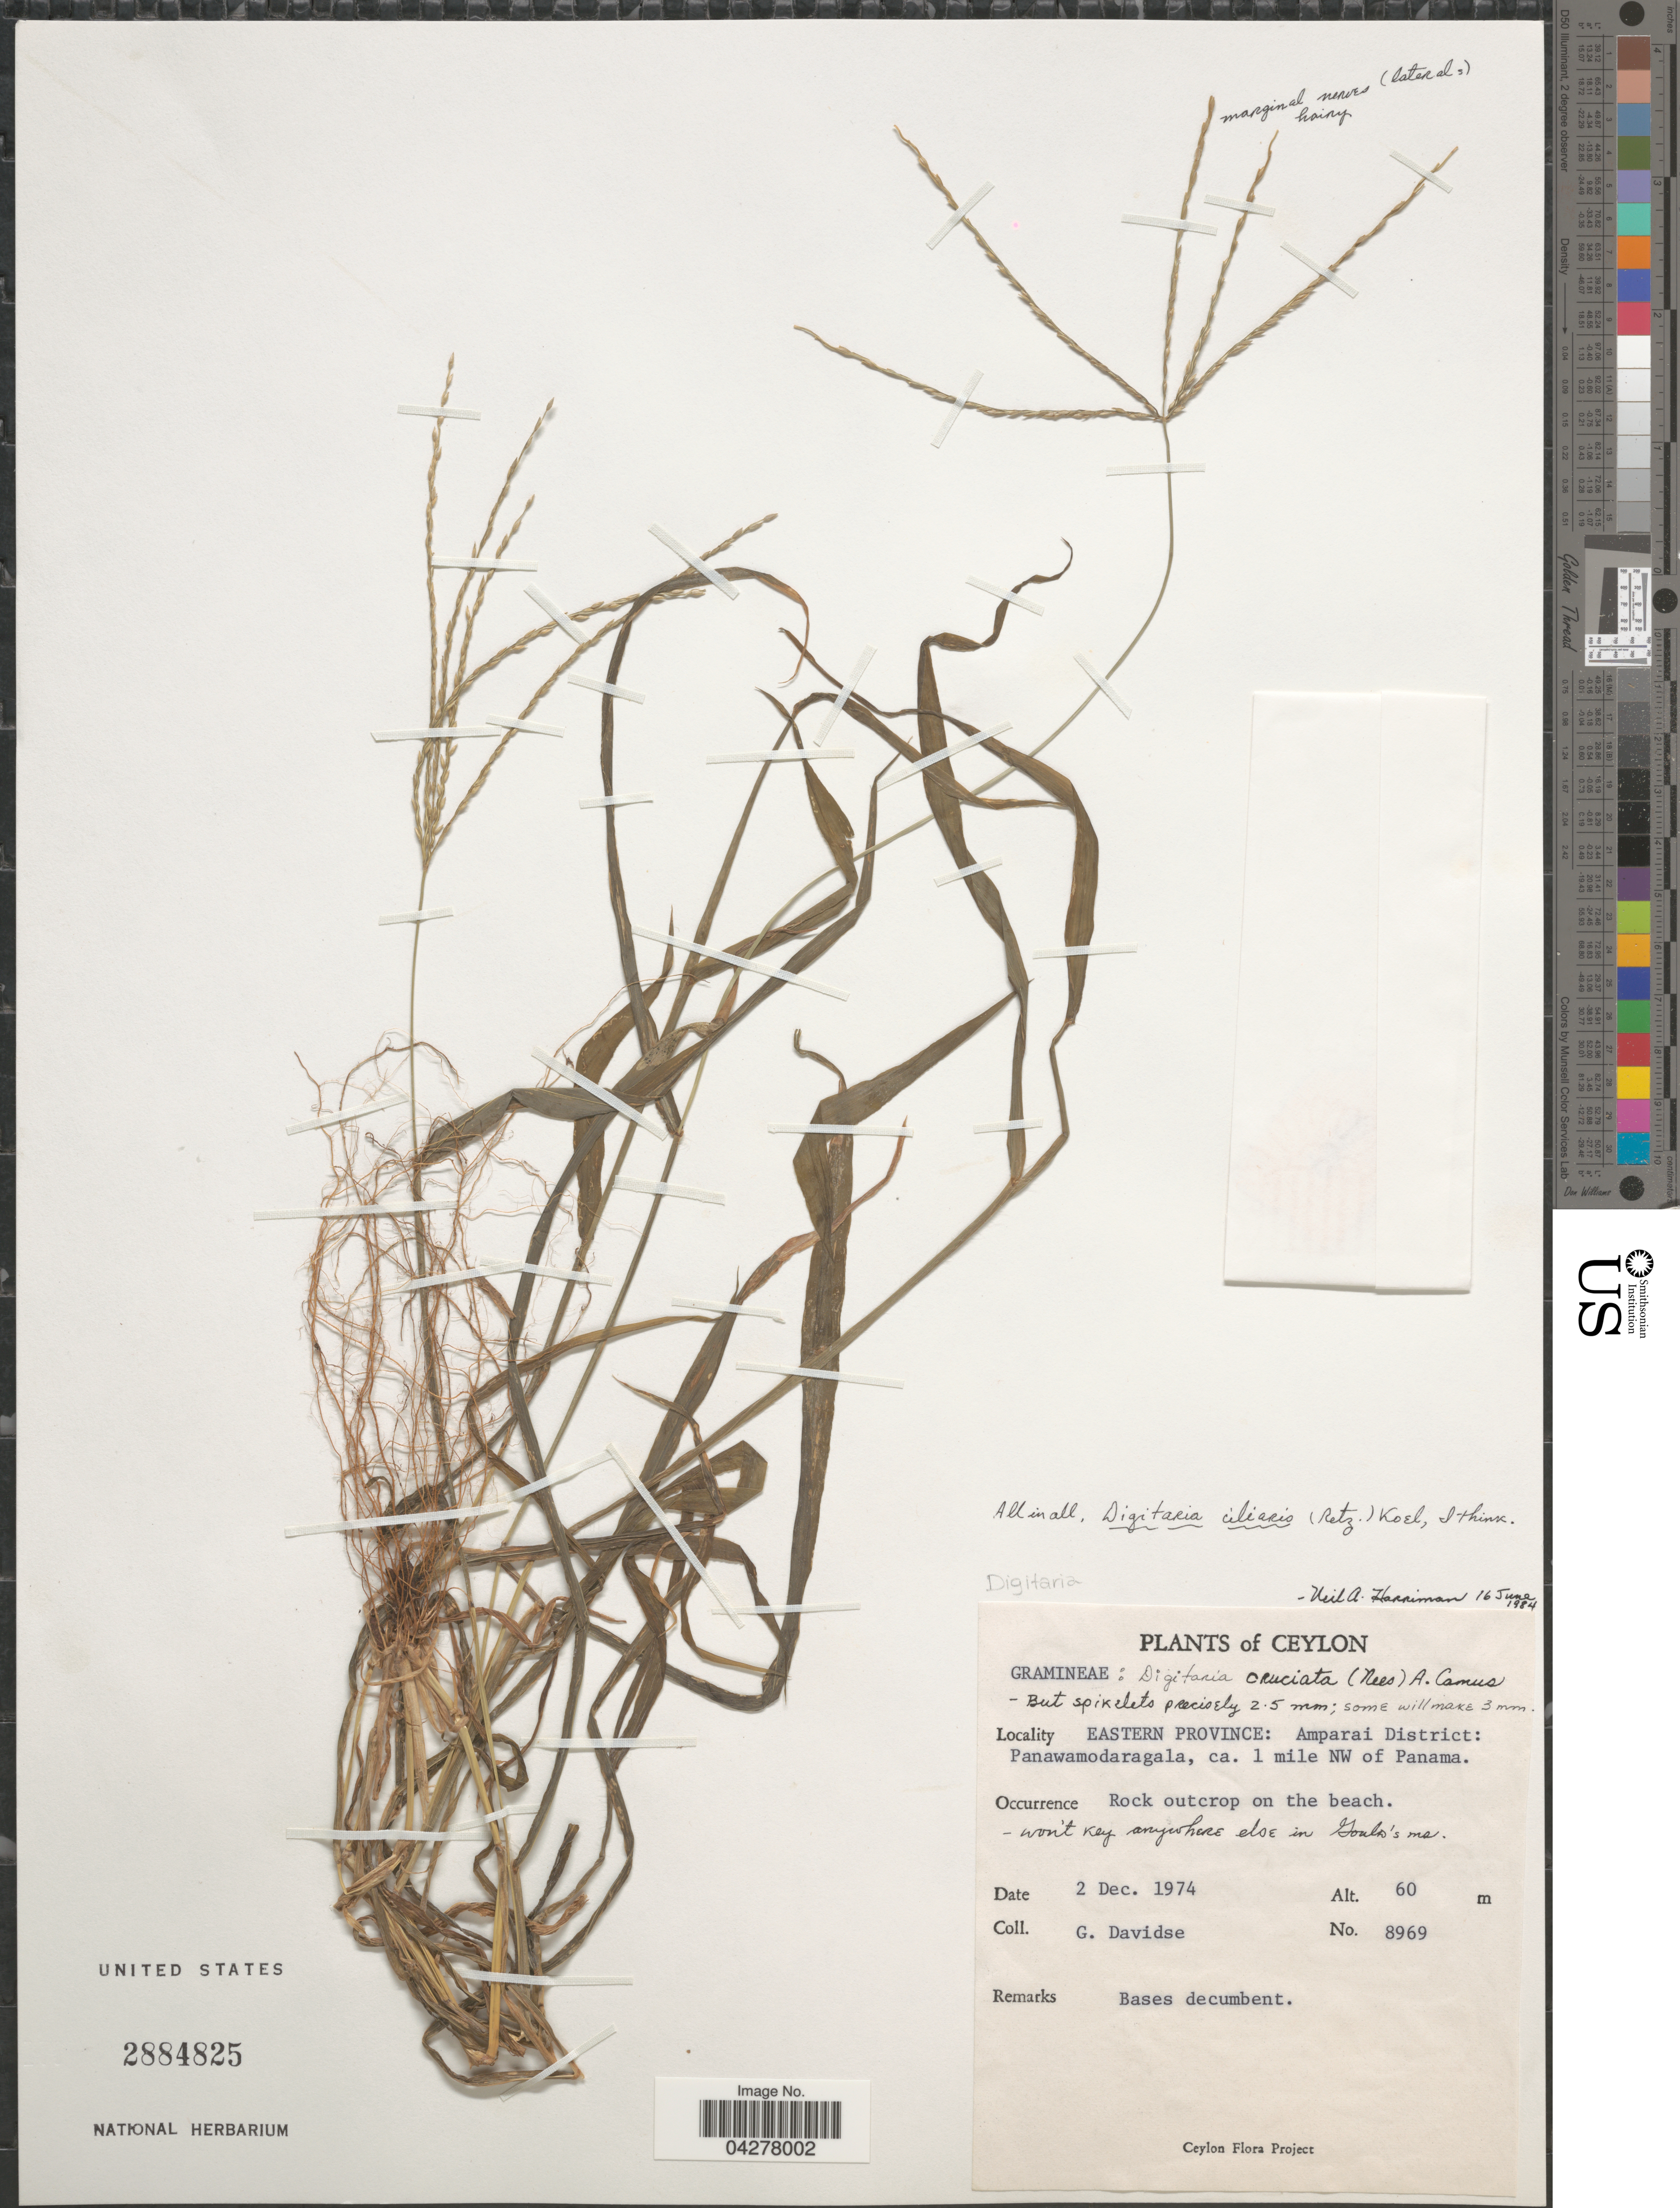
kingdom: Plantae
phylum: Tracheophyta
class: Liliopsida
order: Poales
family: Poaceae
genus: Digitaria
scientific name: Digitaria ciliaris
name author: (Retz.) Koeler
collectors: G. Davidse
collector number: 8969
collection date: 1974-12-02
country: Sri Lanka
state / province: Eastern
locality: Ceylon. Amparai District: Panawamodaragala, ca. 1 mile NW of Panama. Rock outcrop on the beach.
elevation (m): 60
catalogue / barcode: US 2884825